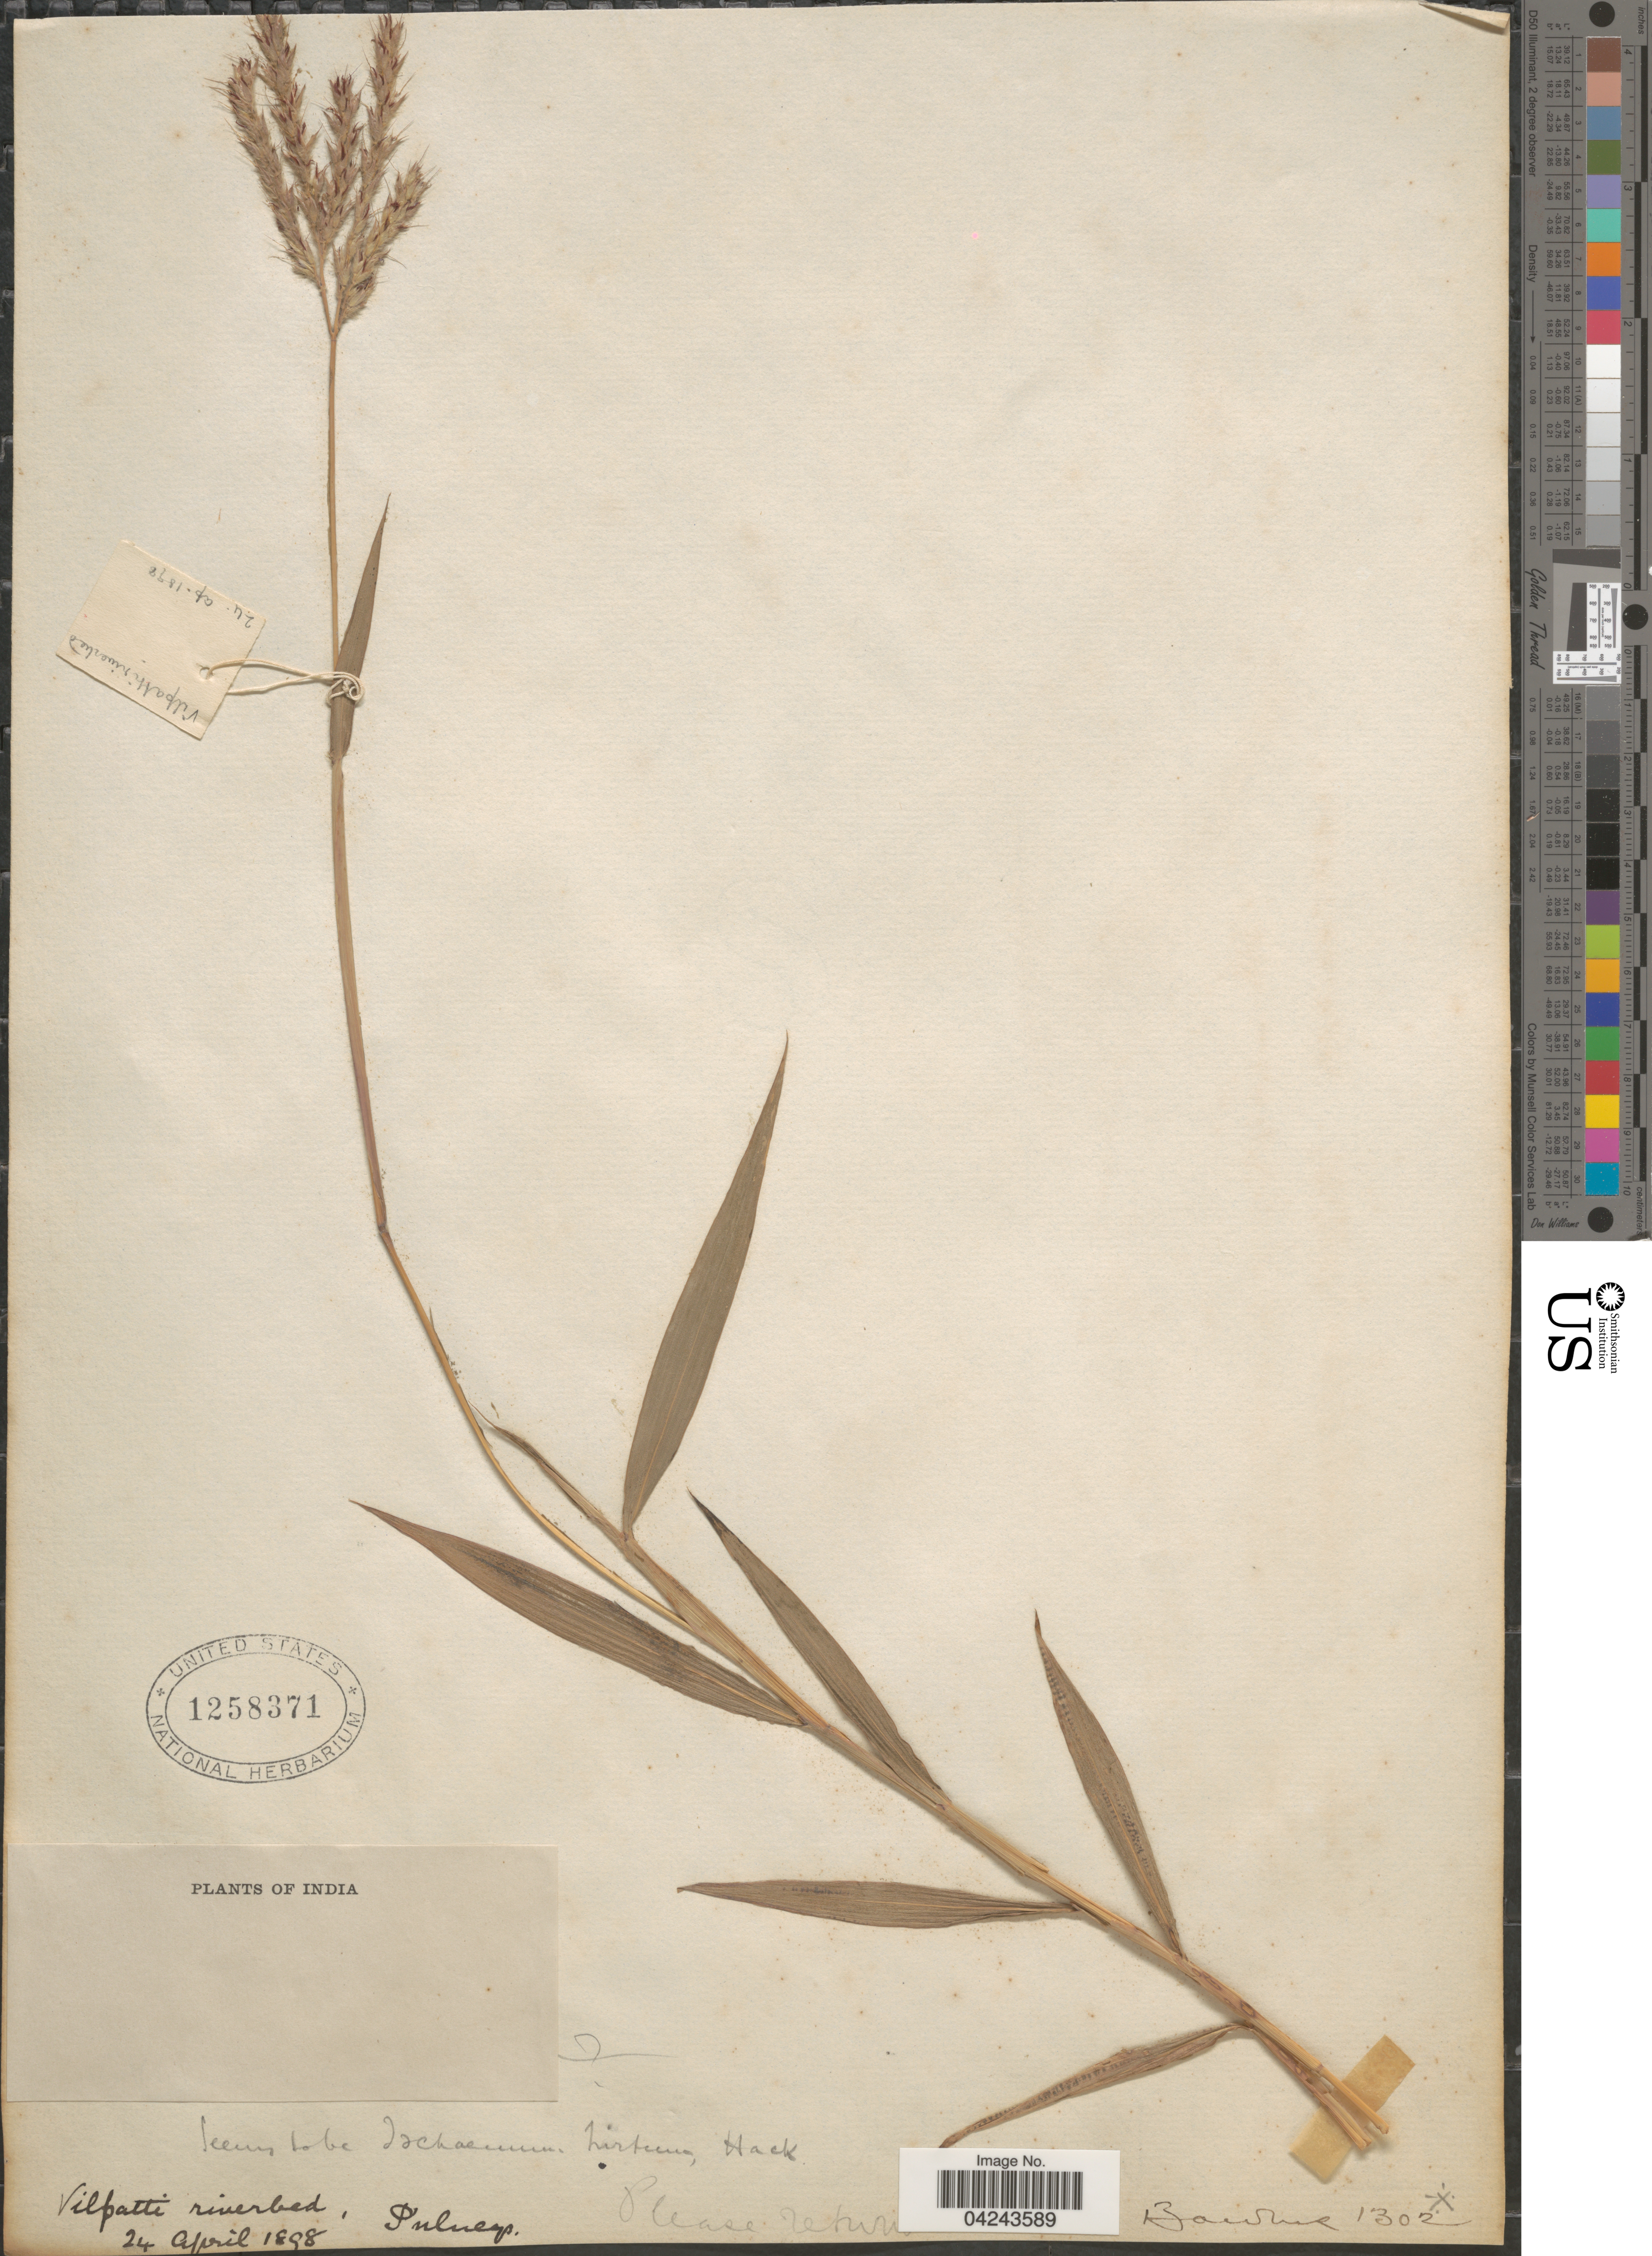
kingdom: Plantae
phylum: Tracheophyta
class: Liliopsida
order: Poales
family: Poaceae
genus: Ischaemum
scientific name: Ischaemum polystachyum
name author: J. Presl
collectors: -- Bourne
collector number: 1302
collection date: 1898-04-24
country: India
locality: Vilpatti riverbed, Pulneys.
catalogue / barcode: US 1258371